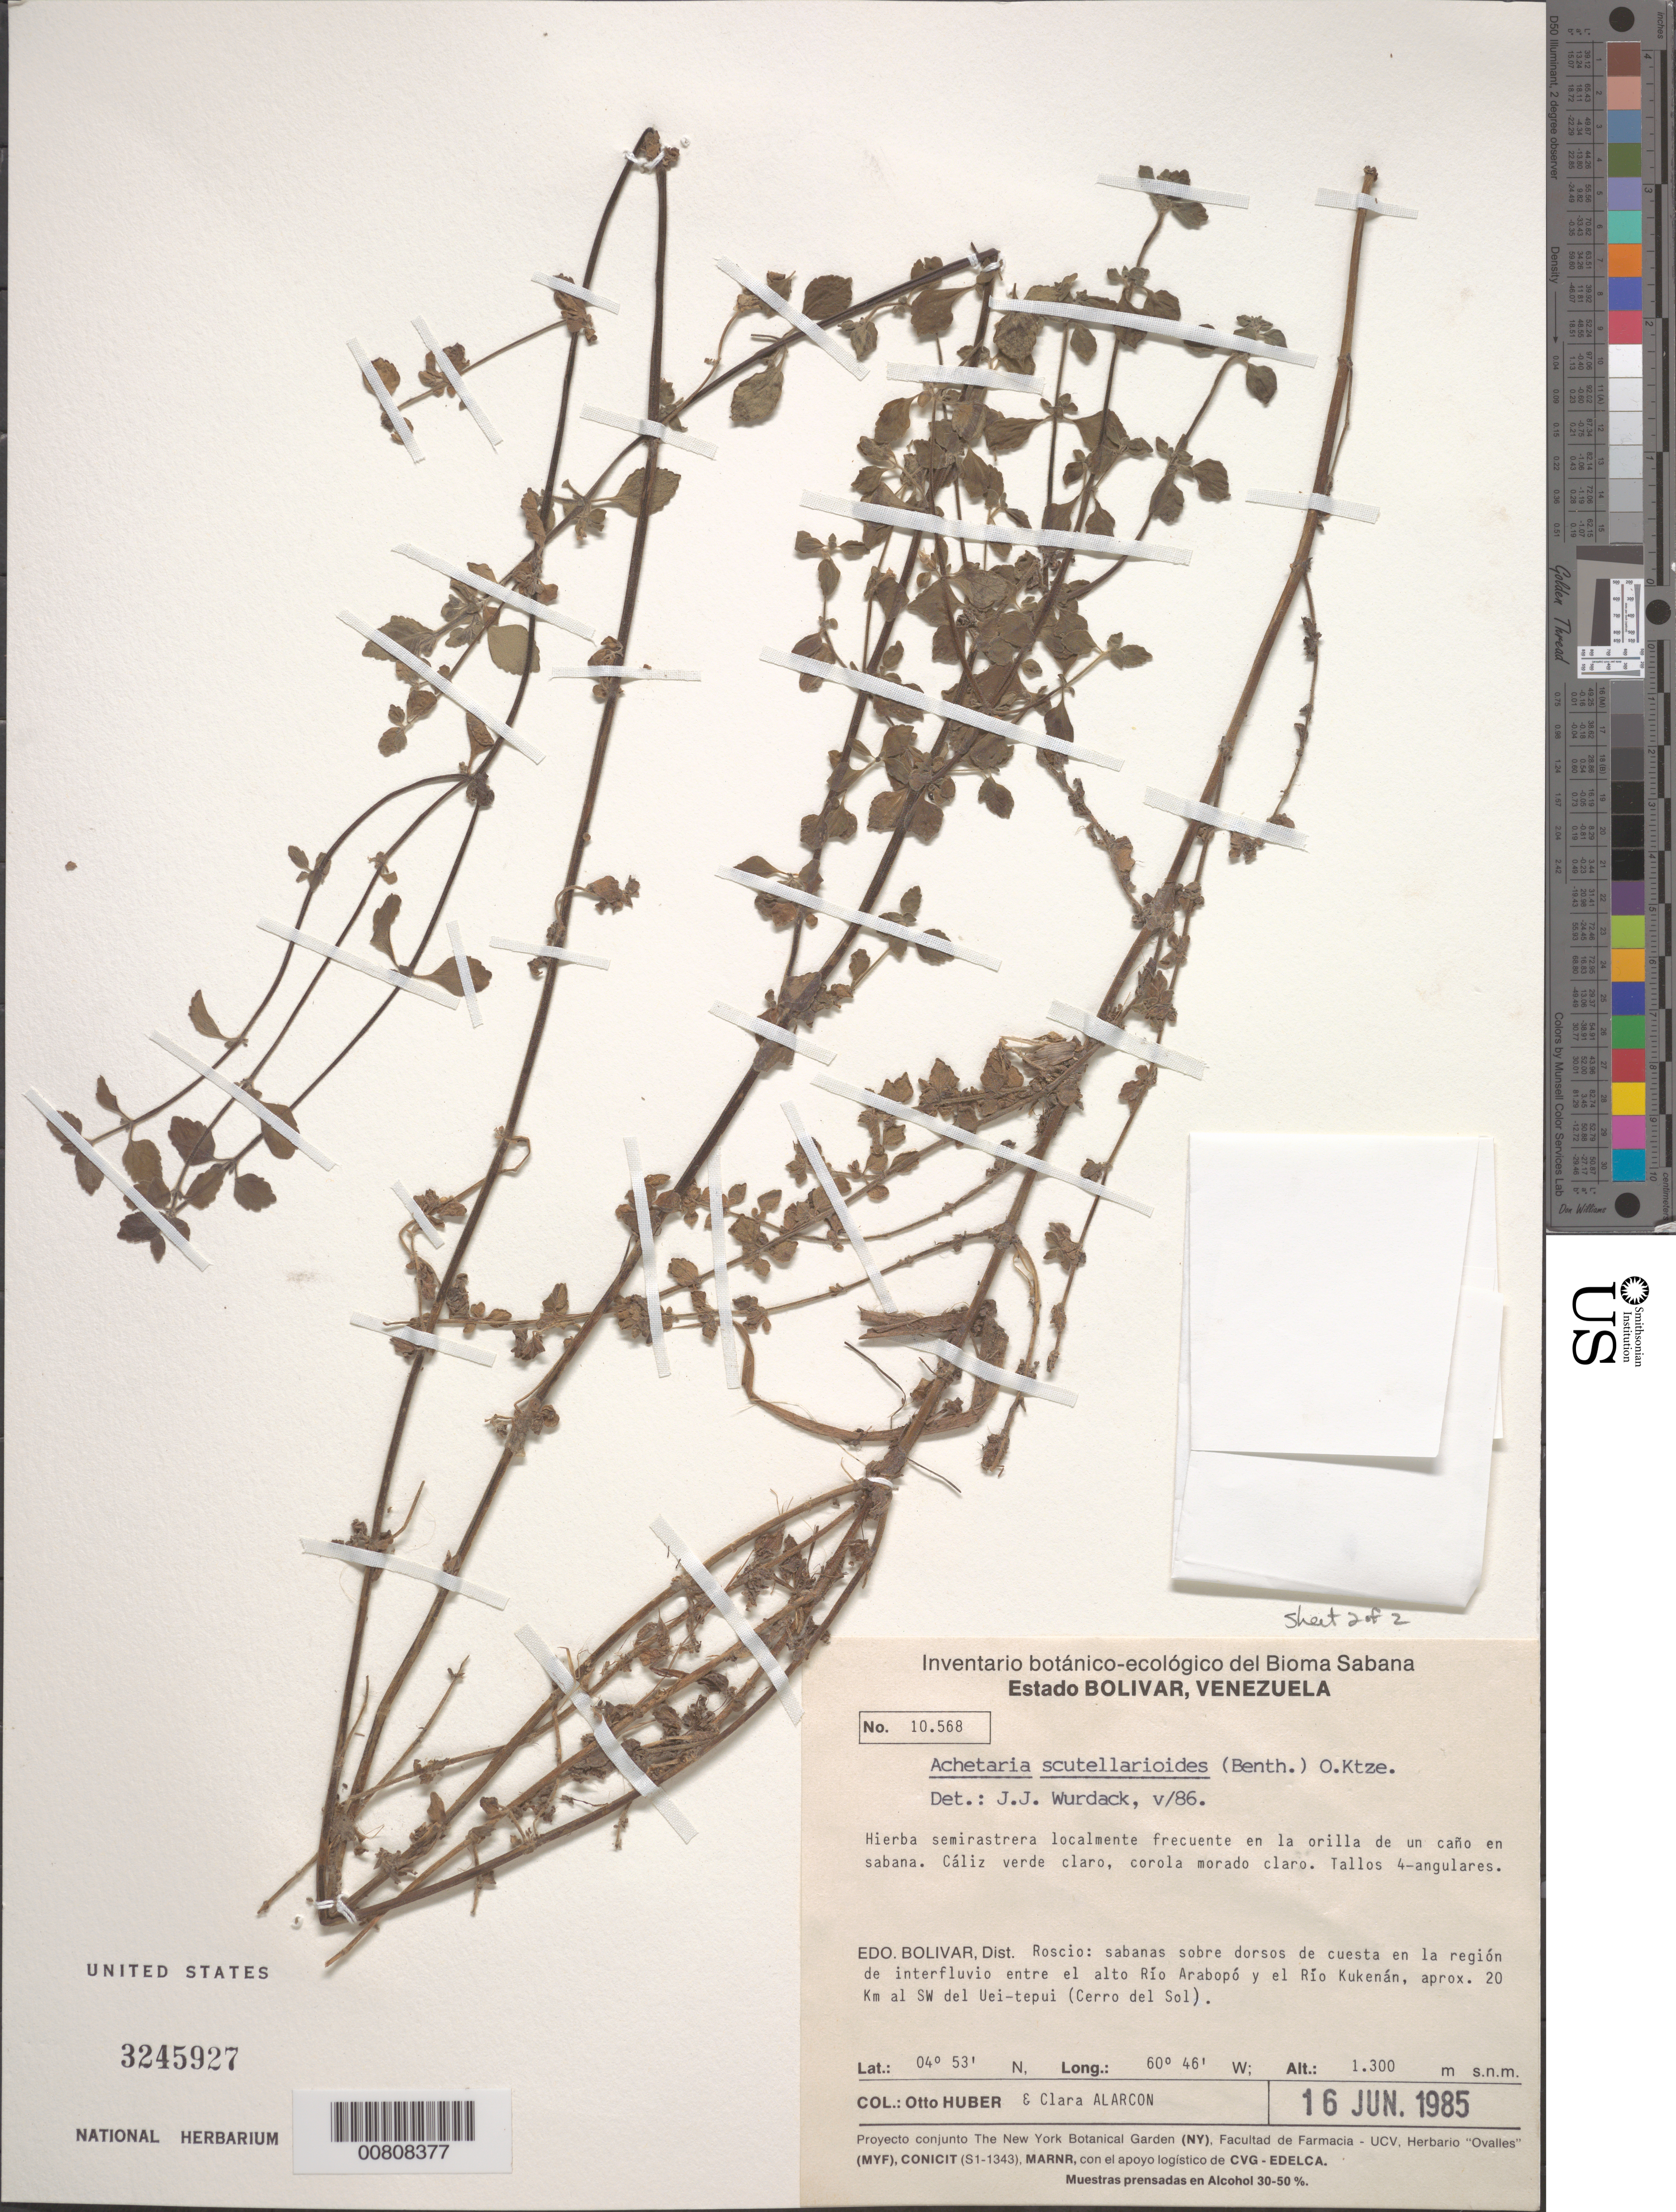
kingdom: Plantae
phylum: Tracheophyta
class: Magnoliopsida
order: Lamiales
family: Plantaginaceae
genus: Matourea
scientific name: Matourea scutellarioides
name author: (Benth.) Colletta & V.C. Souza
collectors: O. Huber & C. Alarcon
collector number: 10568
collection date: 1985-06-16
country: Venezuela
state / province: Bolivar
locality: Dist. Roscio: sabanas sobre dorsos de cuesta en la región de interfluvio entre el alto Río Arabopó y el Río Kukenán, aprox. 20 Km al SW del Uei-tepui (Cerro del Sol).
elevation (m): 1300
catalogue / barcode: US 3245927